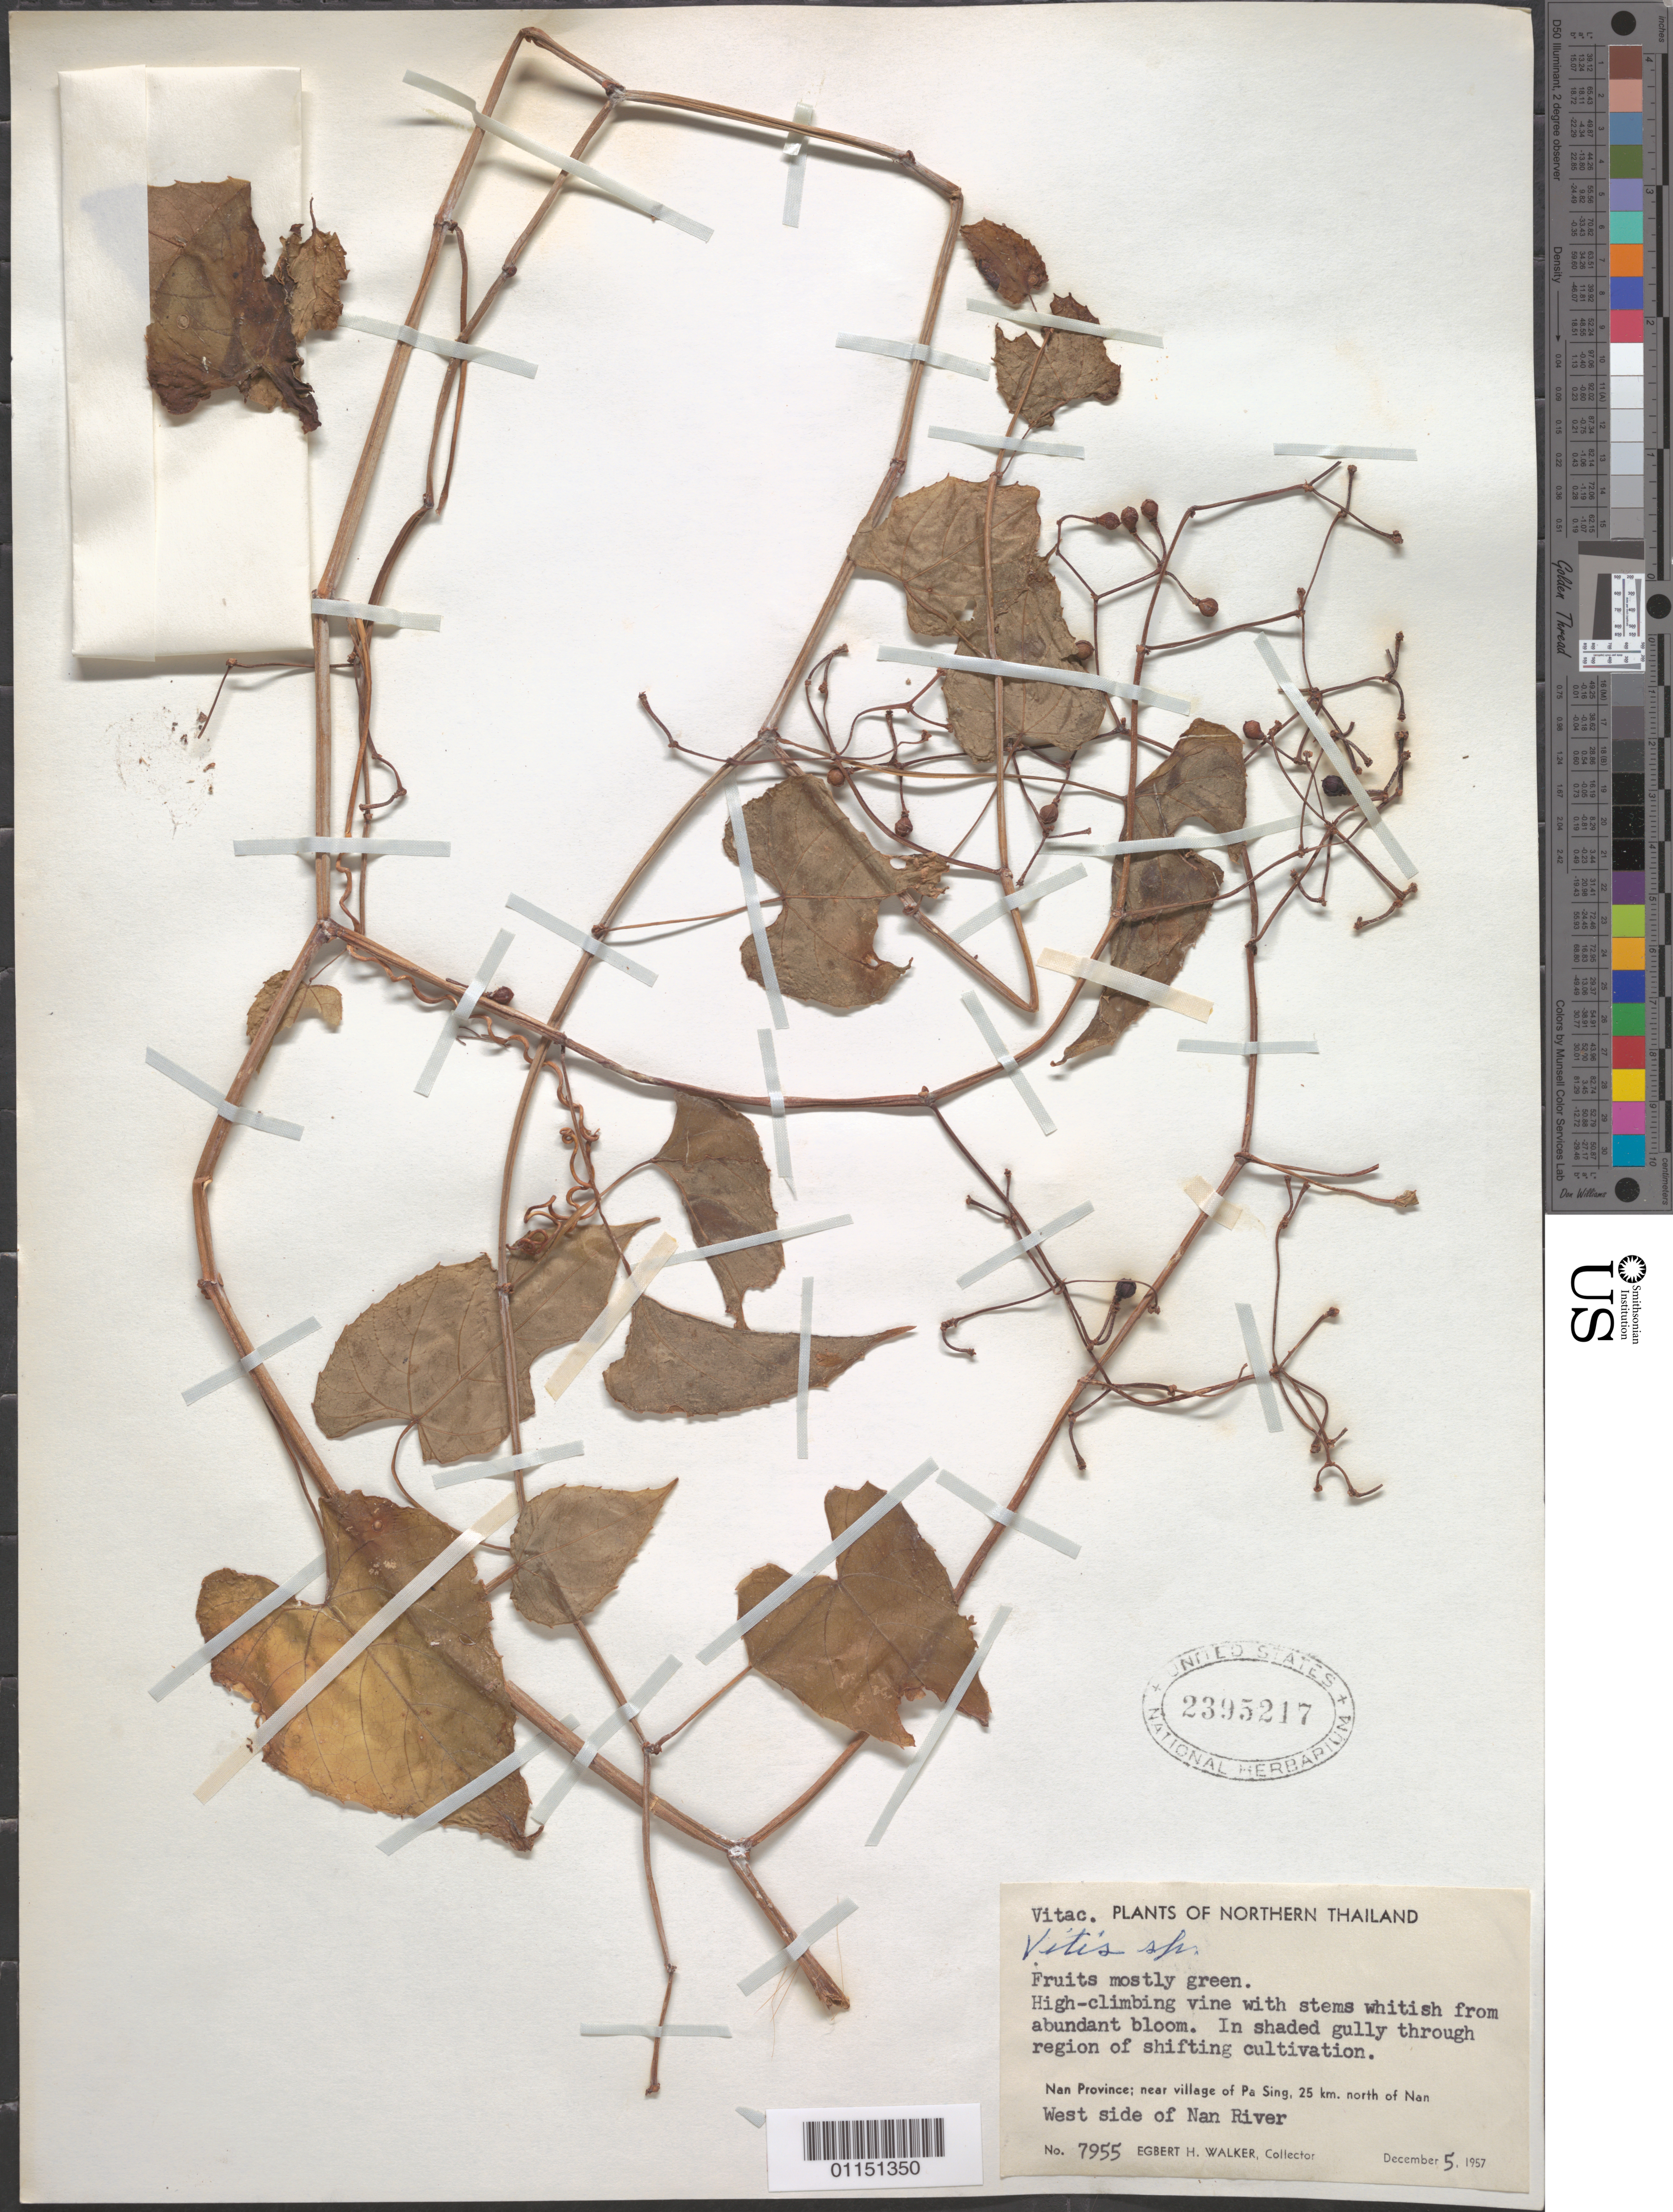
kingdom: Plantae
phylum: Tracheophyta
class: Magnoliopsida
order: Vitales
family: Vitaceae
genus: Vitis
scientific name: Vitis sp.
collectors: E. H. Walker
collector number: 7955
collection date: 1957-12-05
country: Thailand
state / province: Nan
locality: Near village of Pa Sing, 25 km N of Nan. W side of Nan River.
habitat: High-climbing vine.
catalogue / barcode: US 2395217